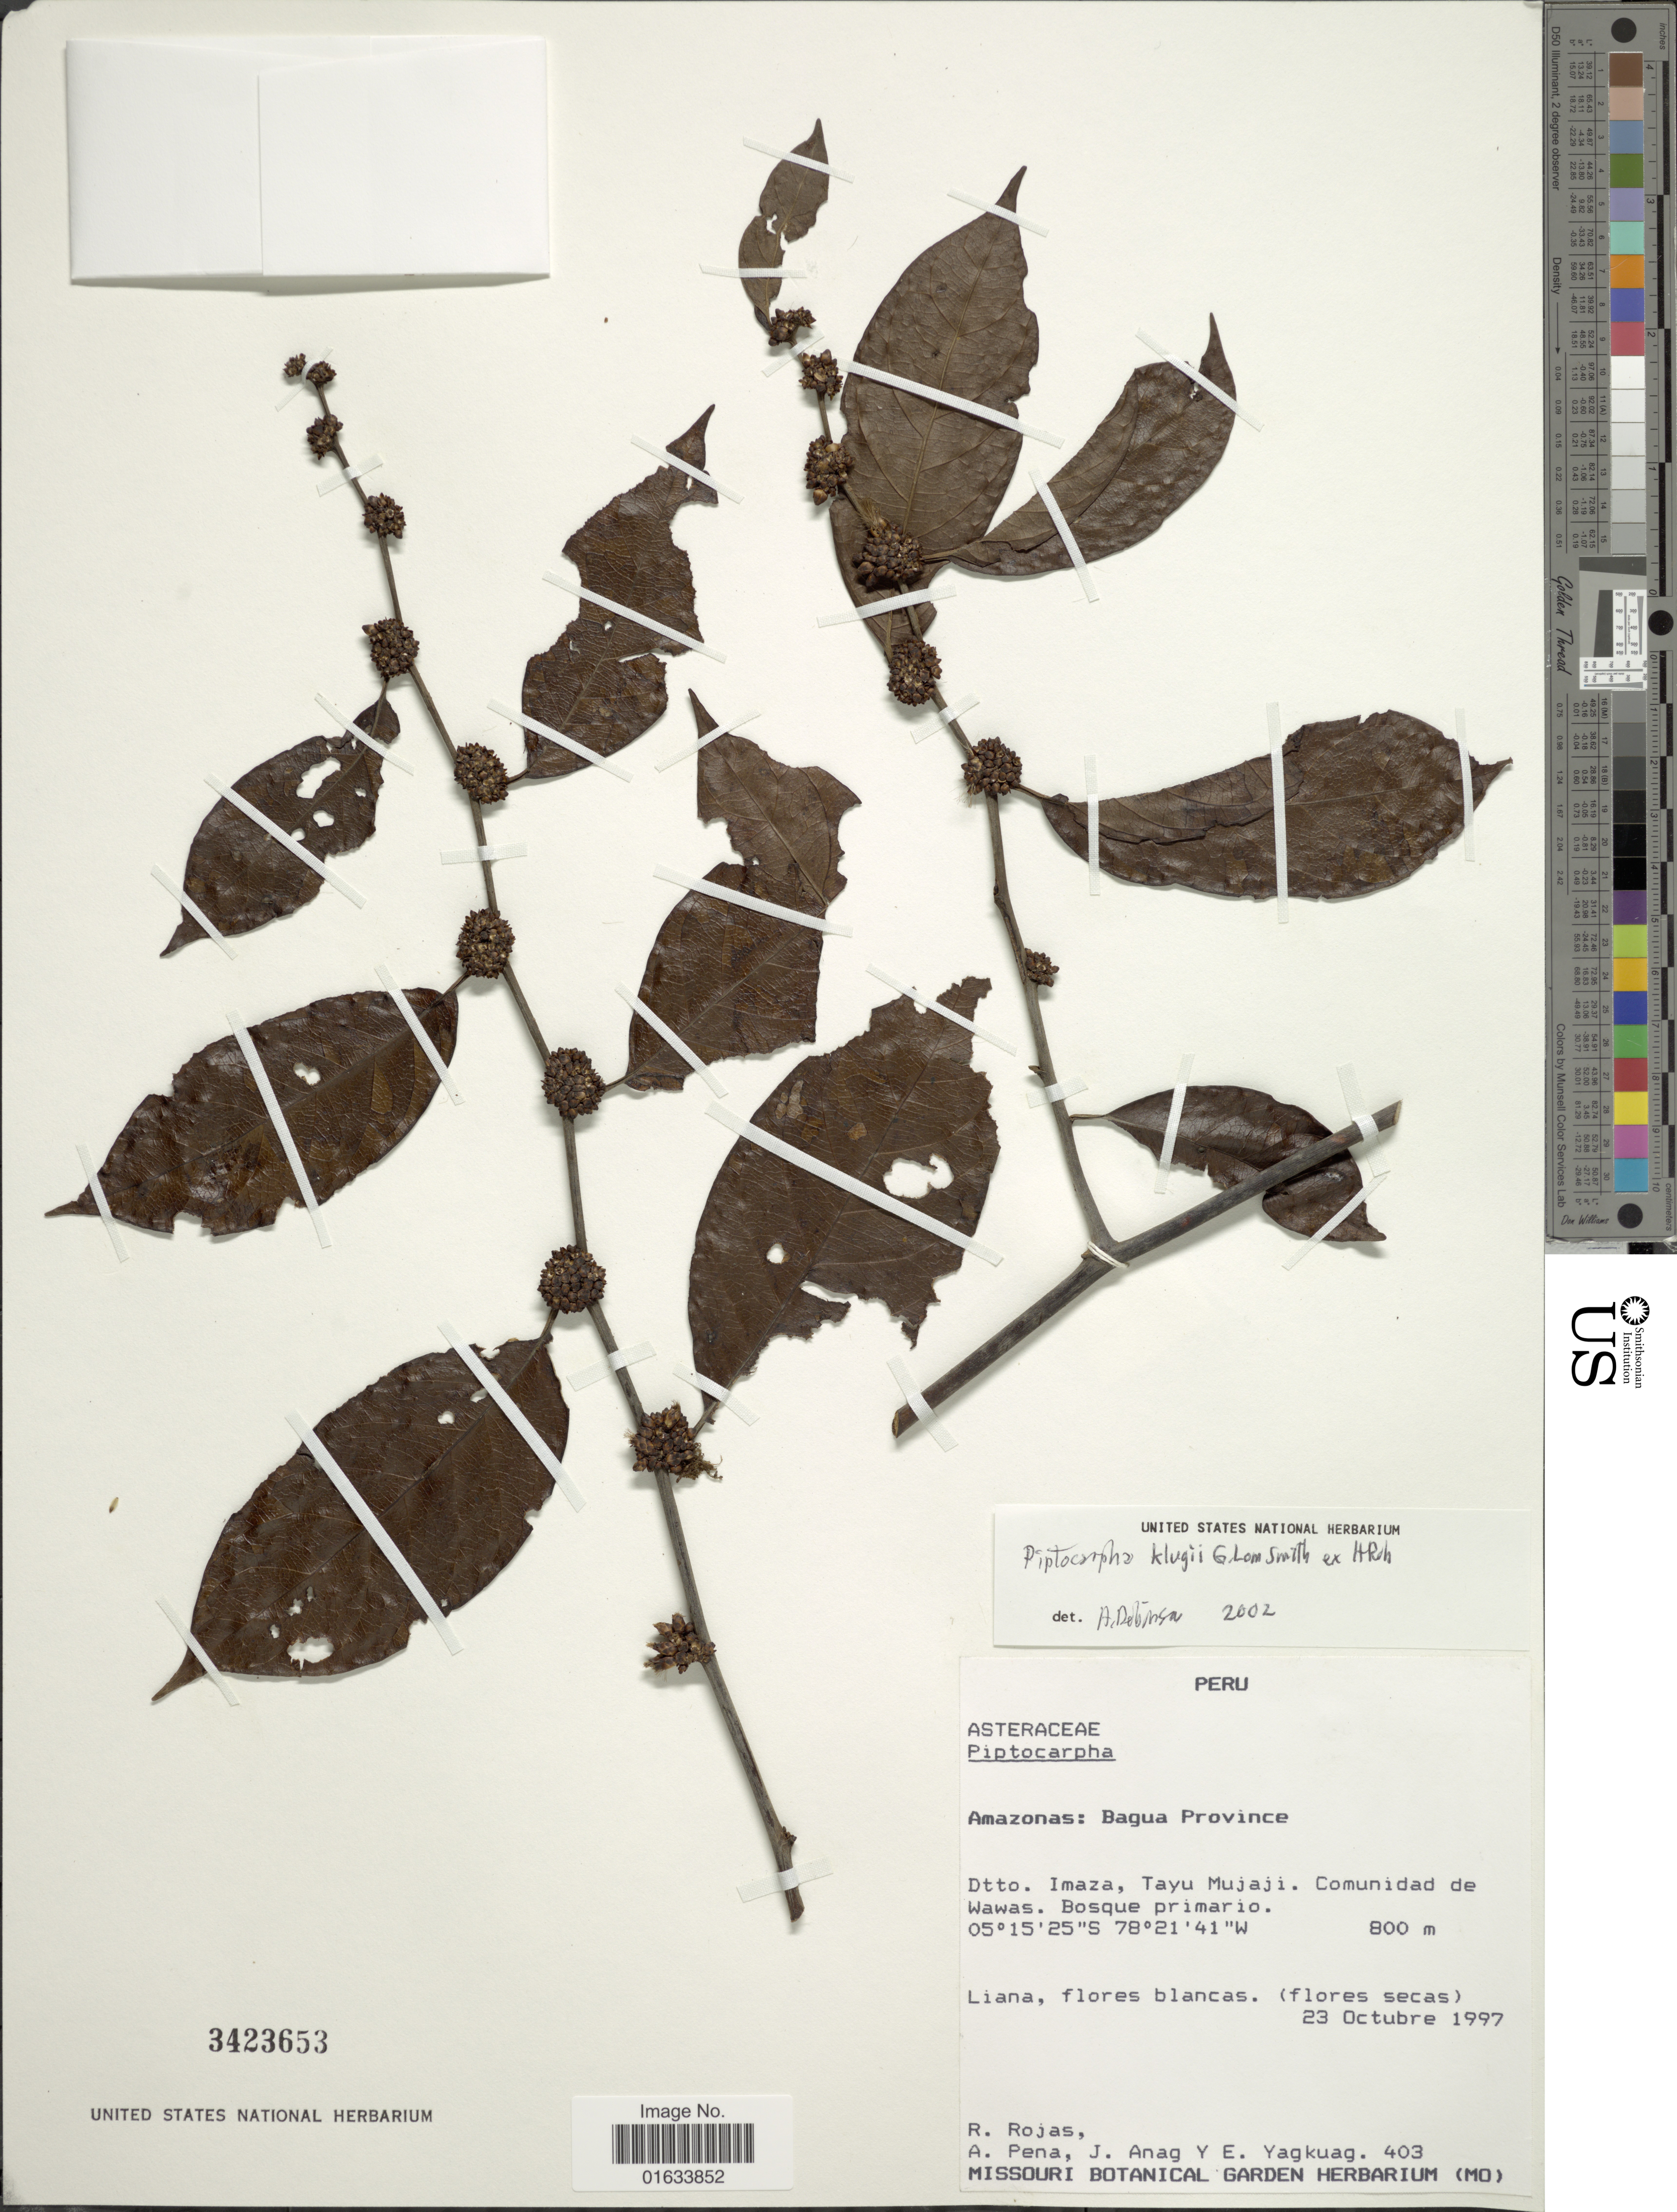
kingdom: Plantae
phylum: Tracheophyta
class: Magnoliopsida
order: Asterales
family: Asteraceae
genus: Piptocarpha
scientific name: Piptocarpha klugii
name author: G. Lom. Sm. ex H. Rob.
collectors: R. Rojas, A. Pena, J. Anag & E. Yagkuag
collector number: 403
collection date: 1997-10-23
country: Peru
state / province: Amazonas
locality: Amazonas: Bagua Province. Dtto. Imaza, Tayu Mujai. Comunidad de Wawas. Bosque primario.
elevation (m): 800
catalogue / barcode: US 3423653